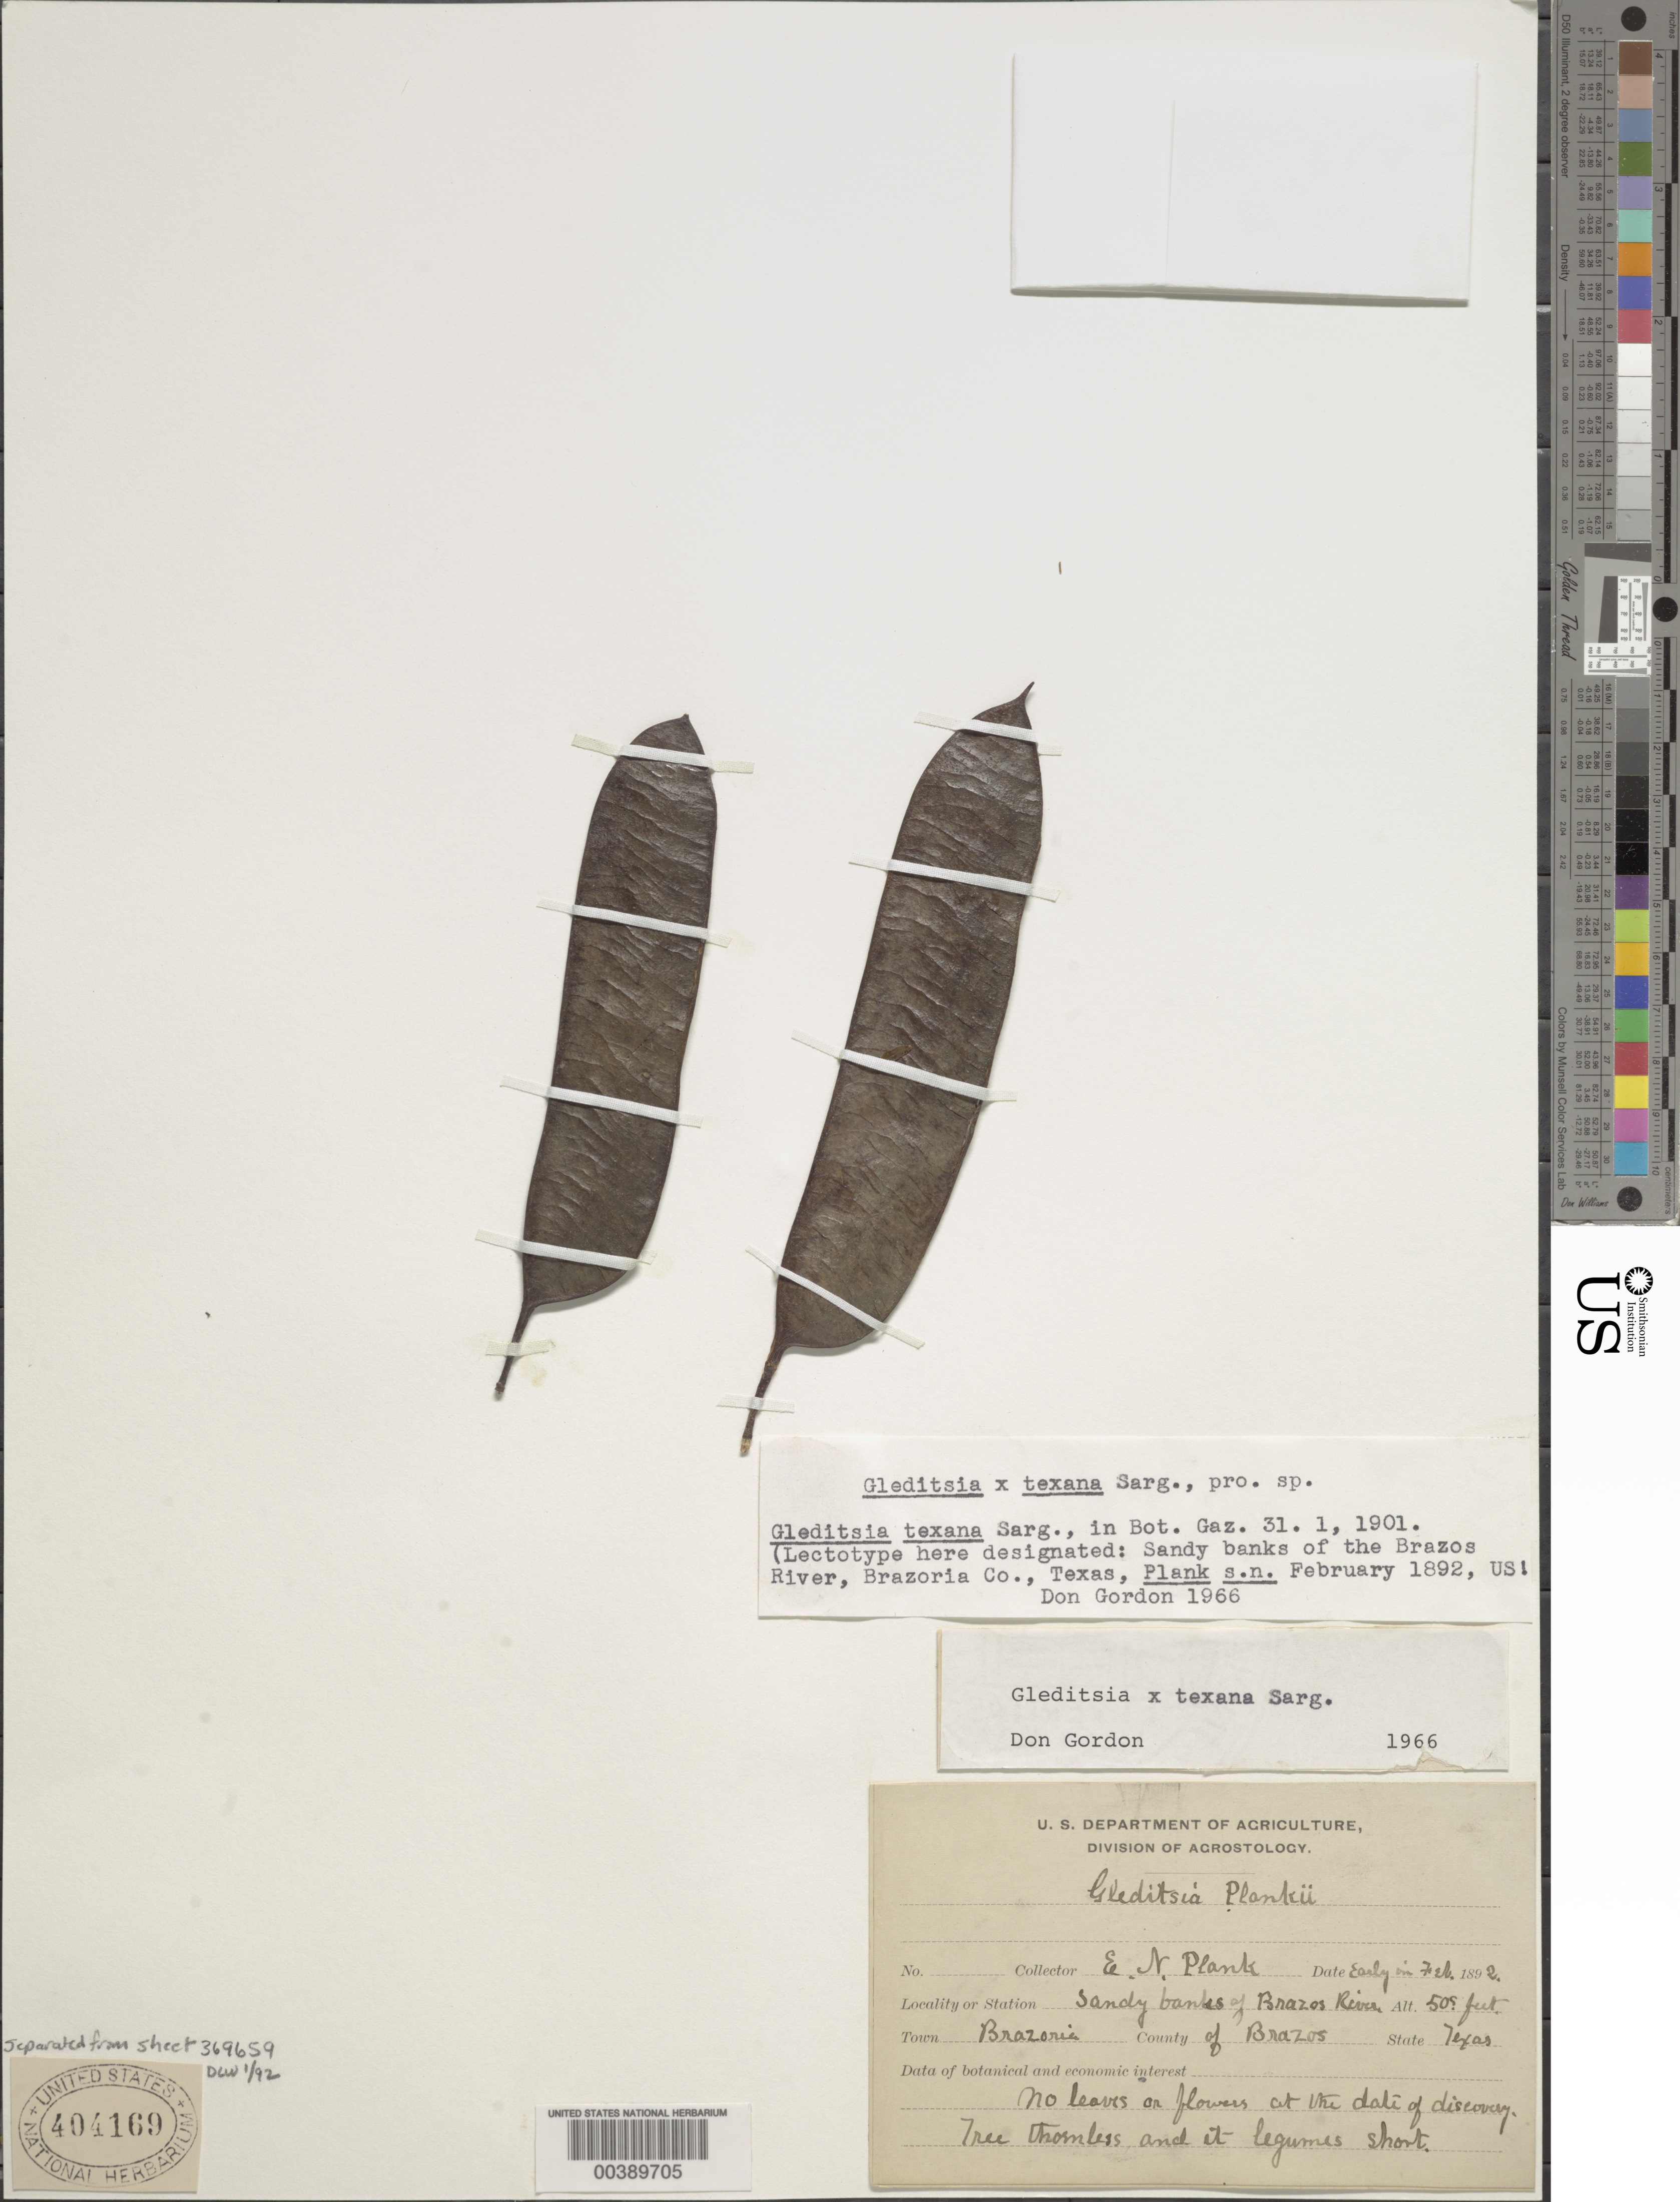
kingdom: Plantae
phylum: Tracheophyta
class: Magnoliopsida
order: Fabales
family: Fabaceae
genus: Gleditsia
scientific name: Gleditsia texana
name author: Sarg.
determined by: Gordon, Donald A.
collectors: E. Plank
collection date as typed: Feb 1892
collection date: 1892-02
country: United States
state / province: Texas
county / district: Brazoria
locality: Brazos river, brazoria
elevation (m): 15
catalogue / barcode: US 404169